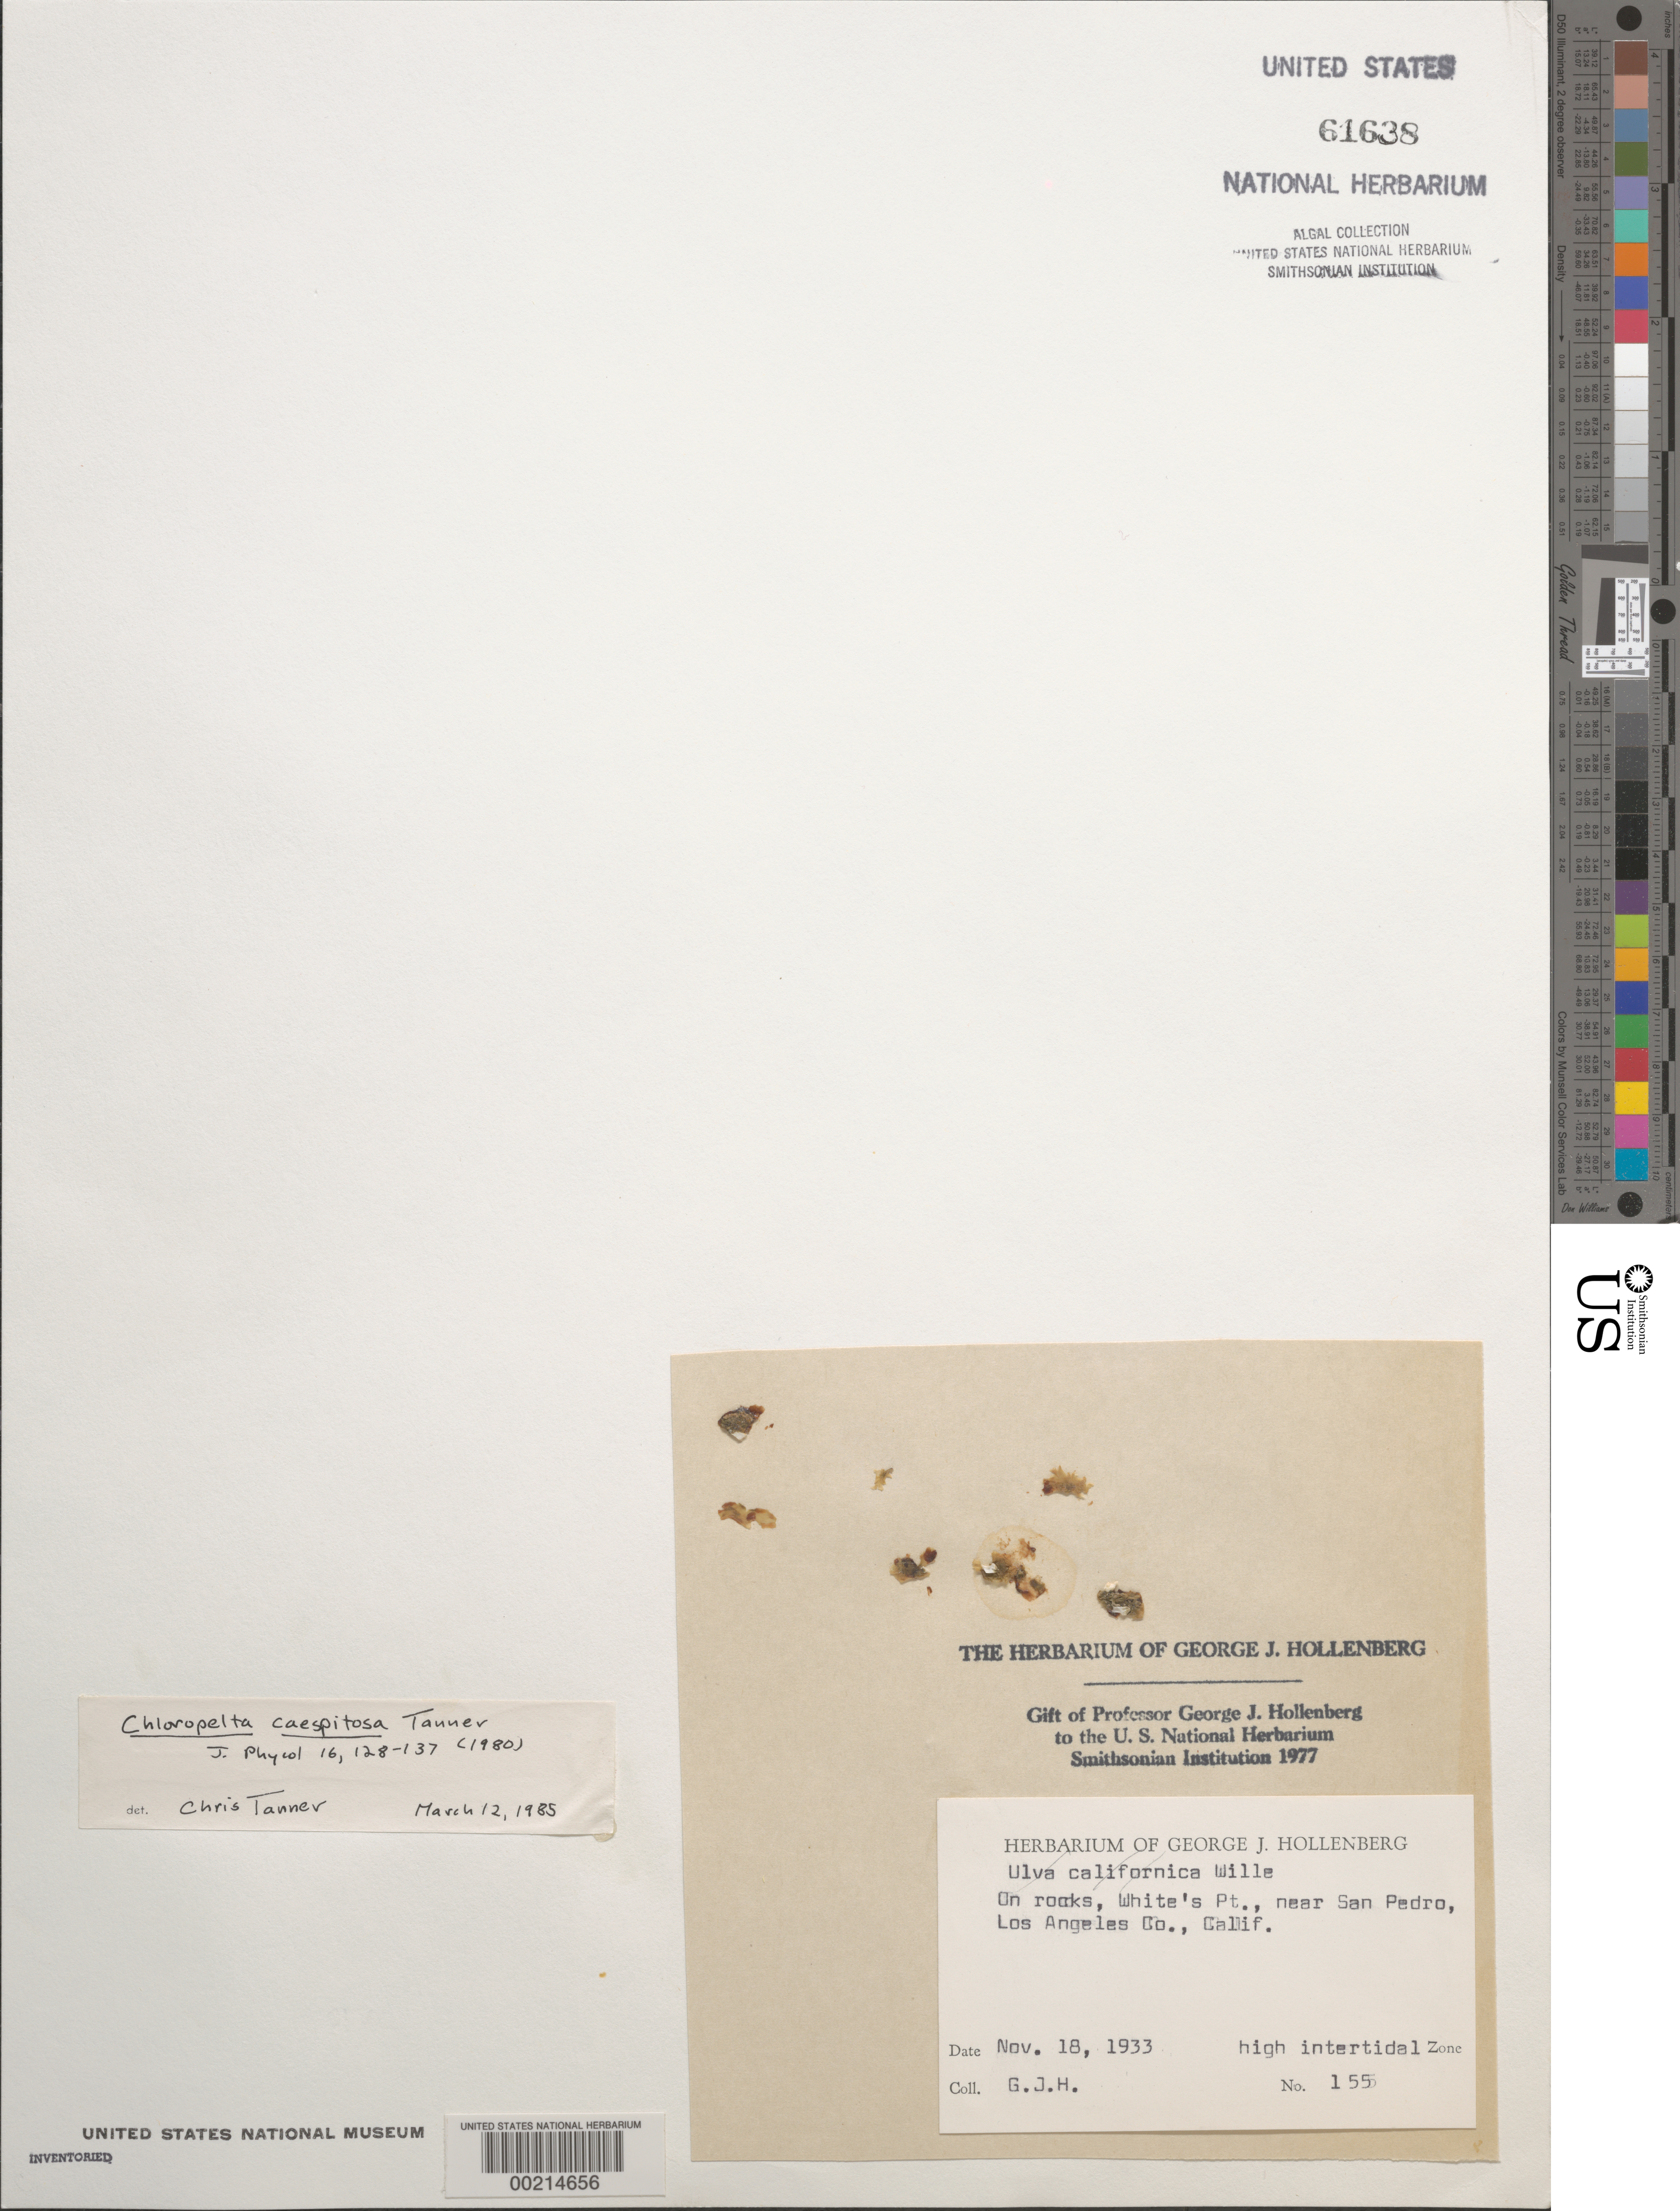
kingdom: Plantae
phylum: Chlorophyta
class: Ulvophyceae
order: Ulvales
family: Ulvaceae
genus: Ulva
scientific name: Ulva tanneri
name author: H.S. Hayden & Waaland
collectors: G. Hollenberg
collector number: GJH 155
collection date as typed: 18 Nov 1933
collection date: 1933-11-18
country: United States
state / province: California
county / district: Los Angeles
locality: White's Point, near San Pedro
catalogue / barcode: US 61638